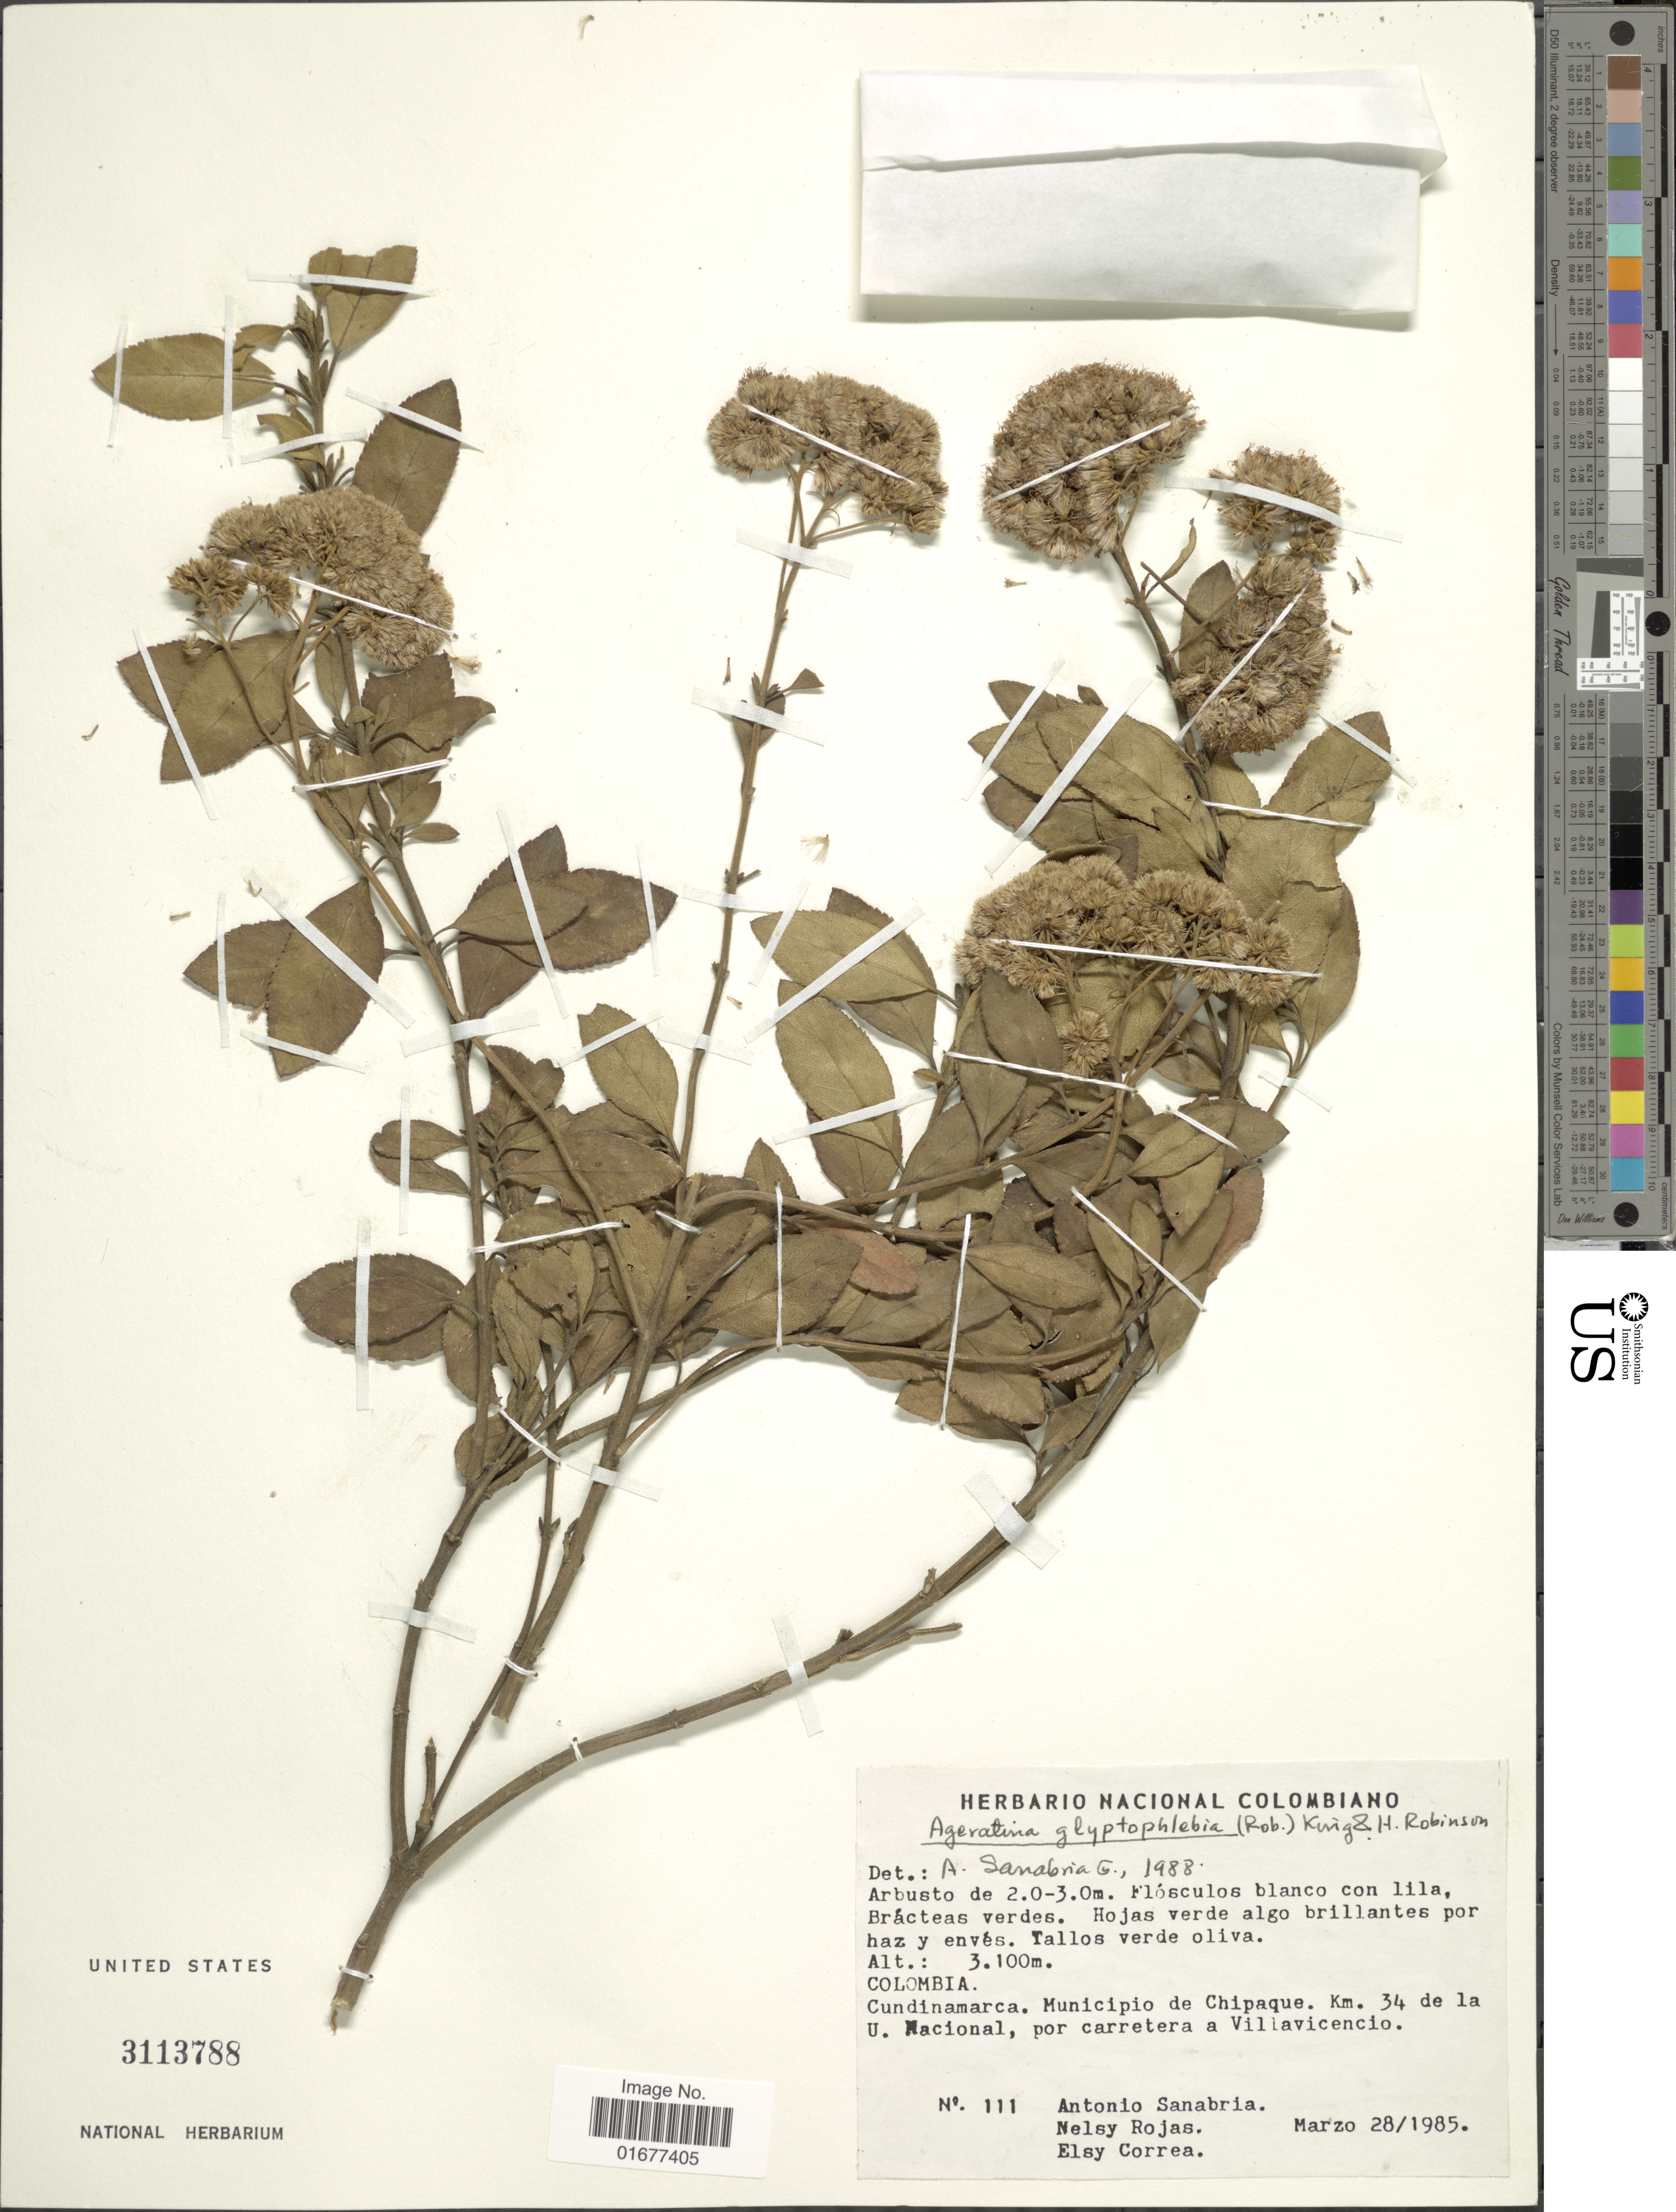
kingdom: Plantae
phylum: Tracheophyta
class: Magnoliopsida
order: Asterales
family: Asteraceae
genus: Ageratina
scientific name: Ageratina glyptophlebia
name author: (B.L. Rob.) R.M. King & H. Rob.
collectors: A. Sanabria G., N. Rojas & E. Correa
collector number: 111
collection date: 1985-03-28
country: Colombia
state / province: Cundinamarca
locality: Municipio de Chipaque, km. 34 de la U. Nacional, por carretera a Villavicencio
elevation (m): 3100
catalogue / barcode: US 3113788